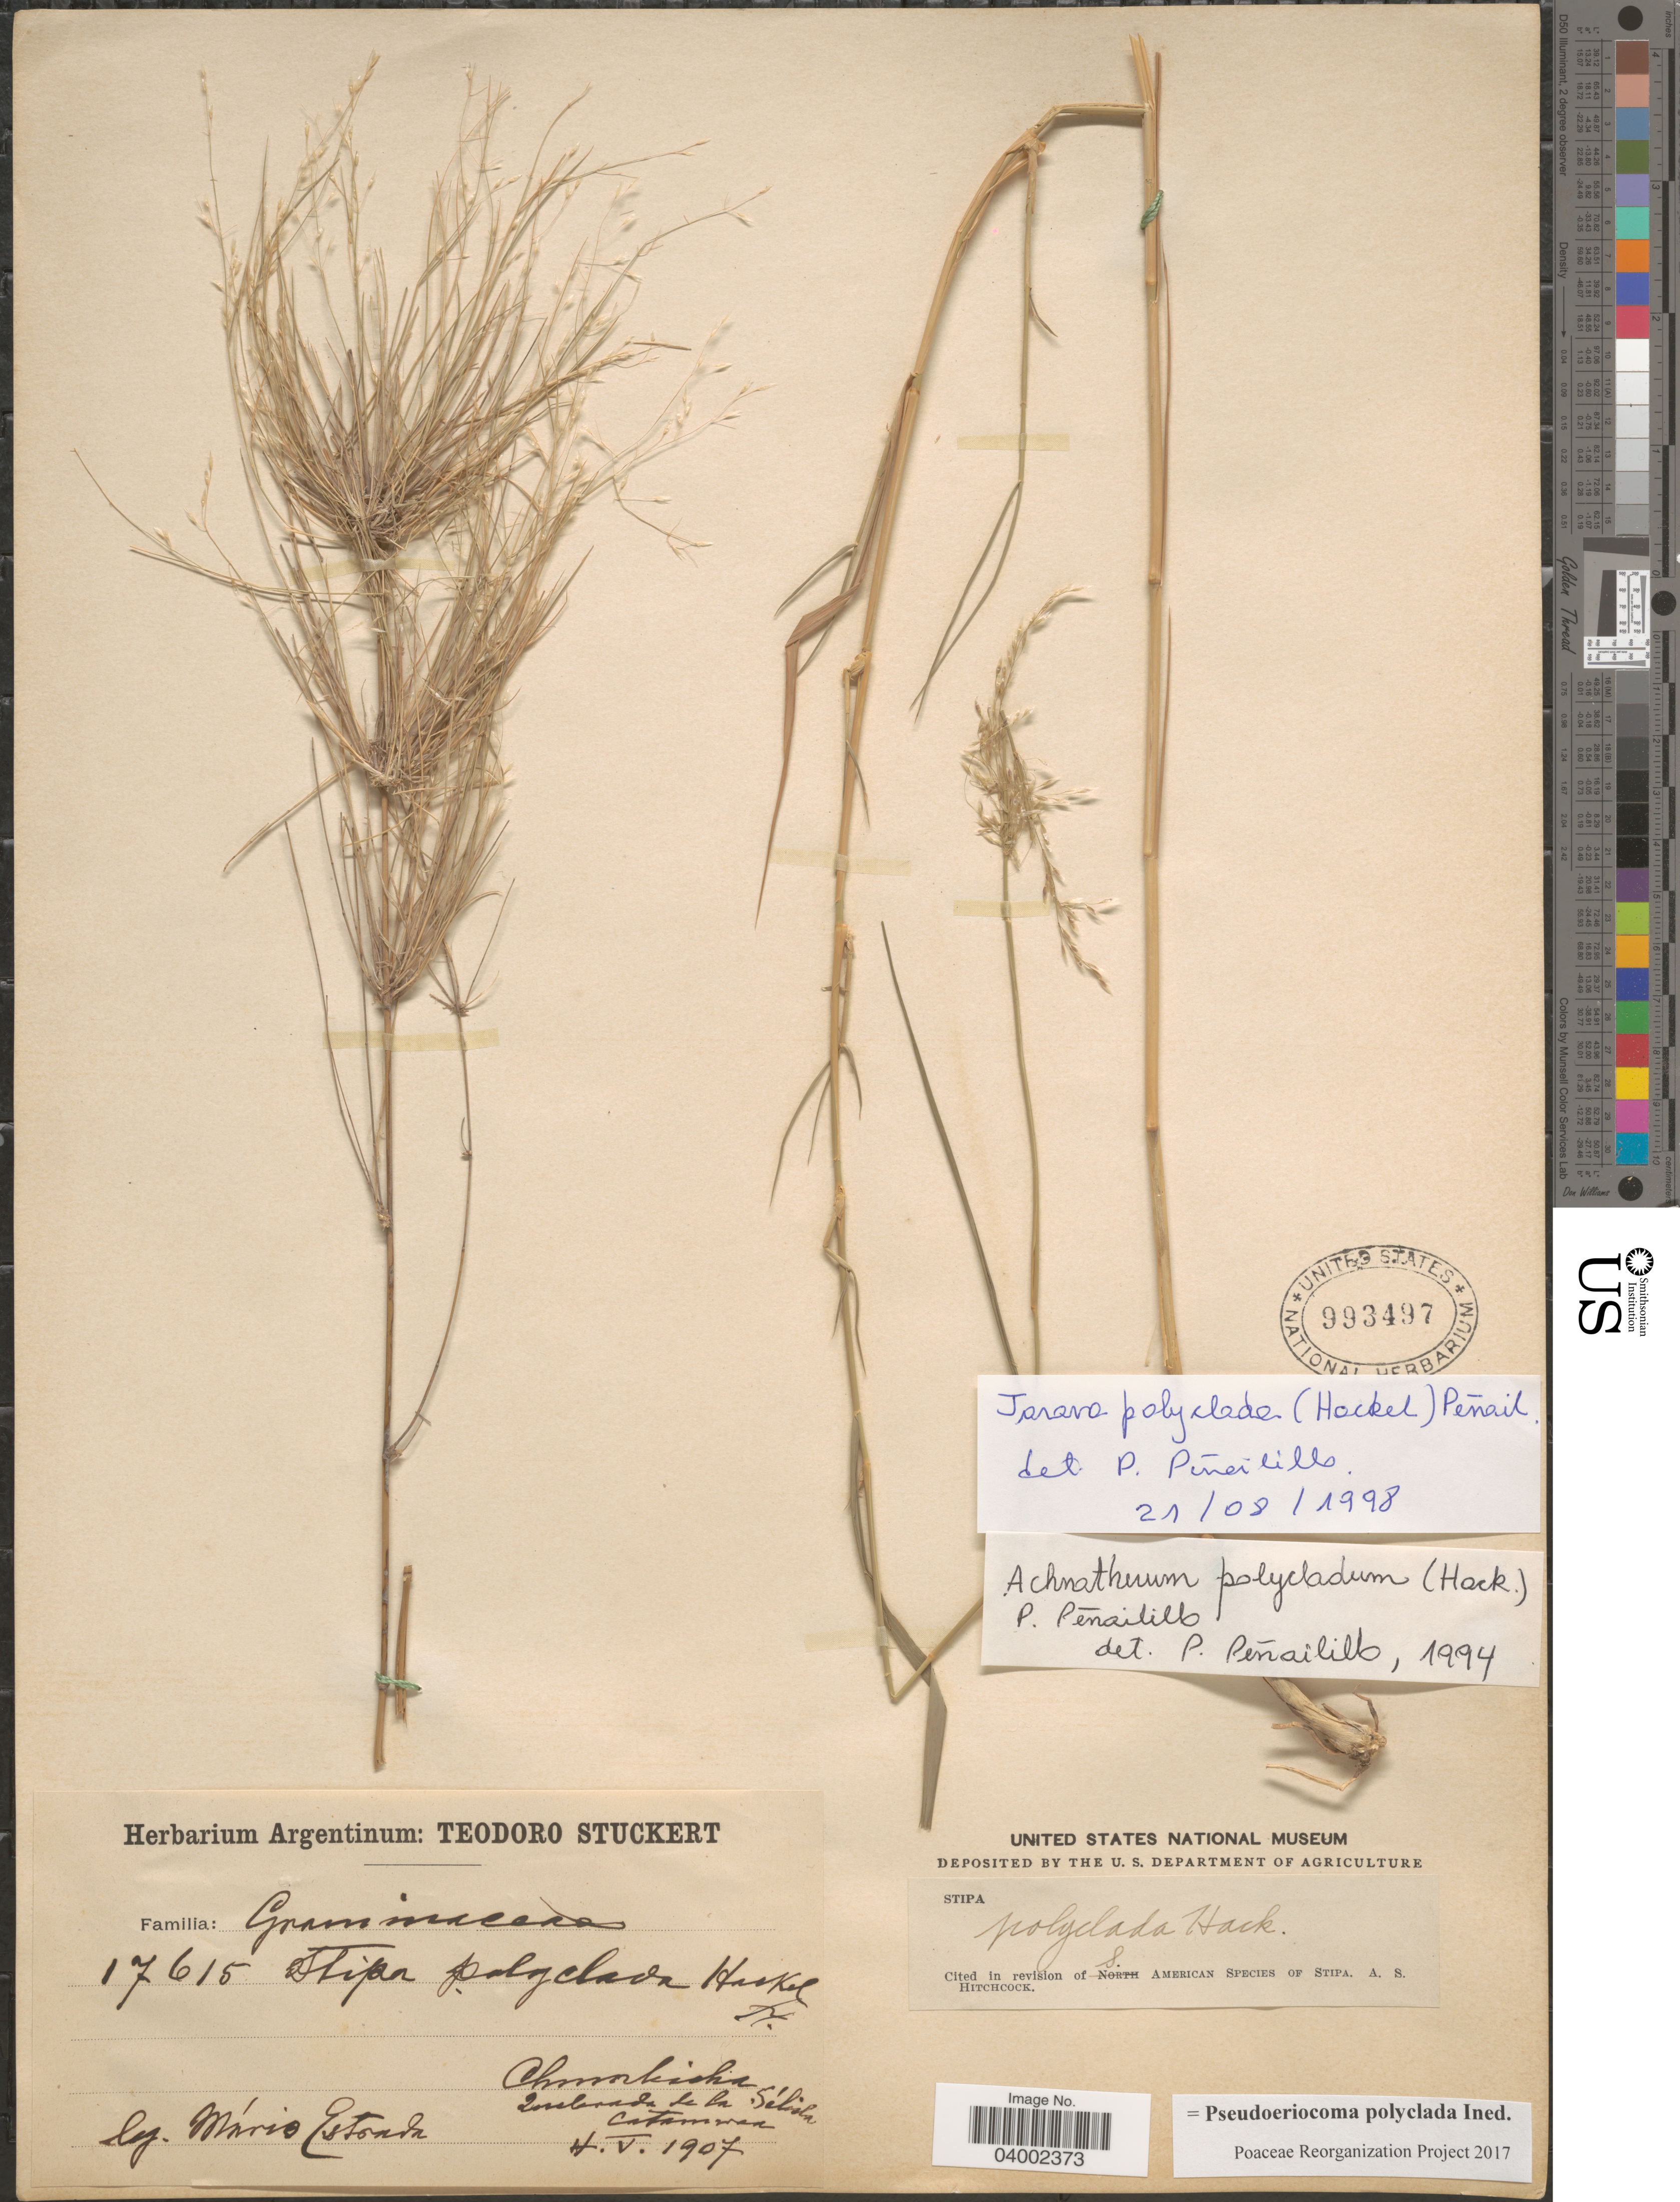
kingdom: Plantae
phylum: Tracheophyta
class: Liliopsida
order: Poales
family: Poaceae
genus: Pseudoeriocoma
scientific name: Pseudoeriocoma ployclada ined.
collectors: M. Estrada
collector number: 17615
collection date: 1907-05-04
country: Argentina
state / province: Catamarca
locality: Chimorhisha, Quebrada de la Síbola Catamarca. [interpreted]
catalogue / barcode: US 993497